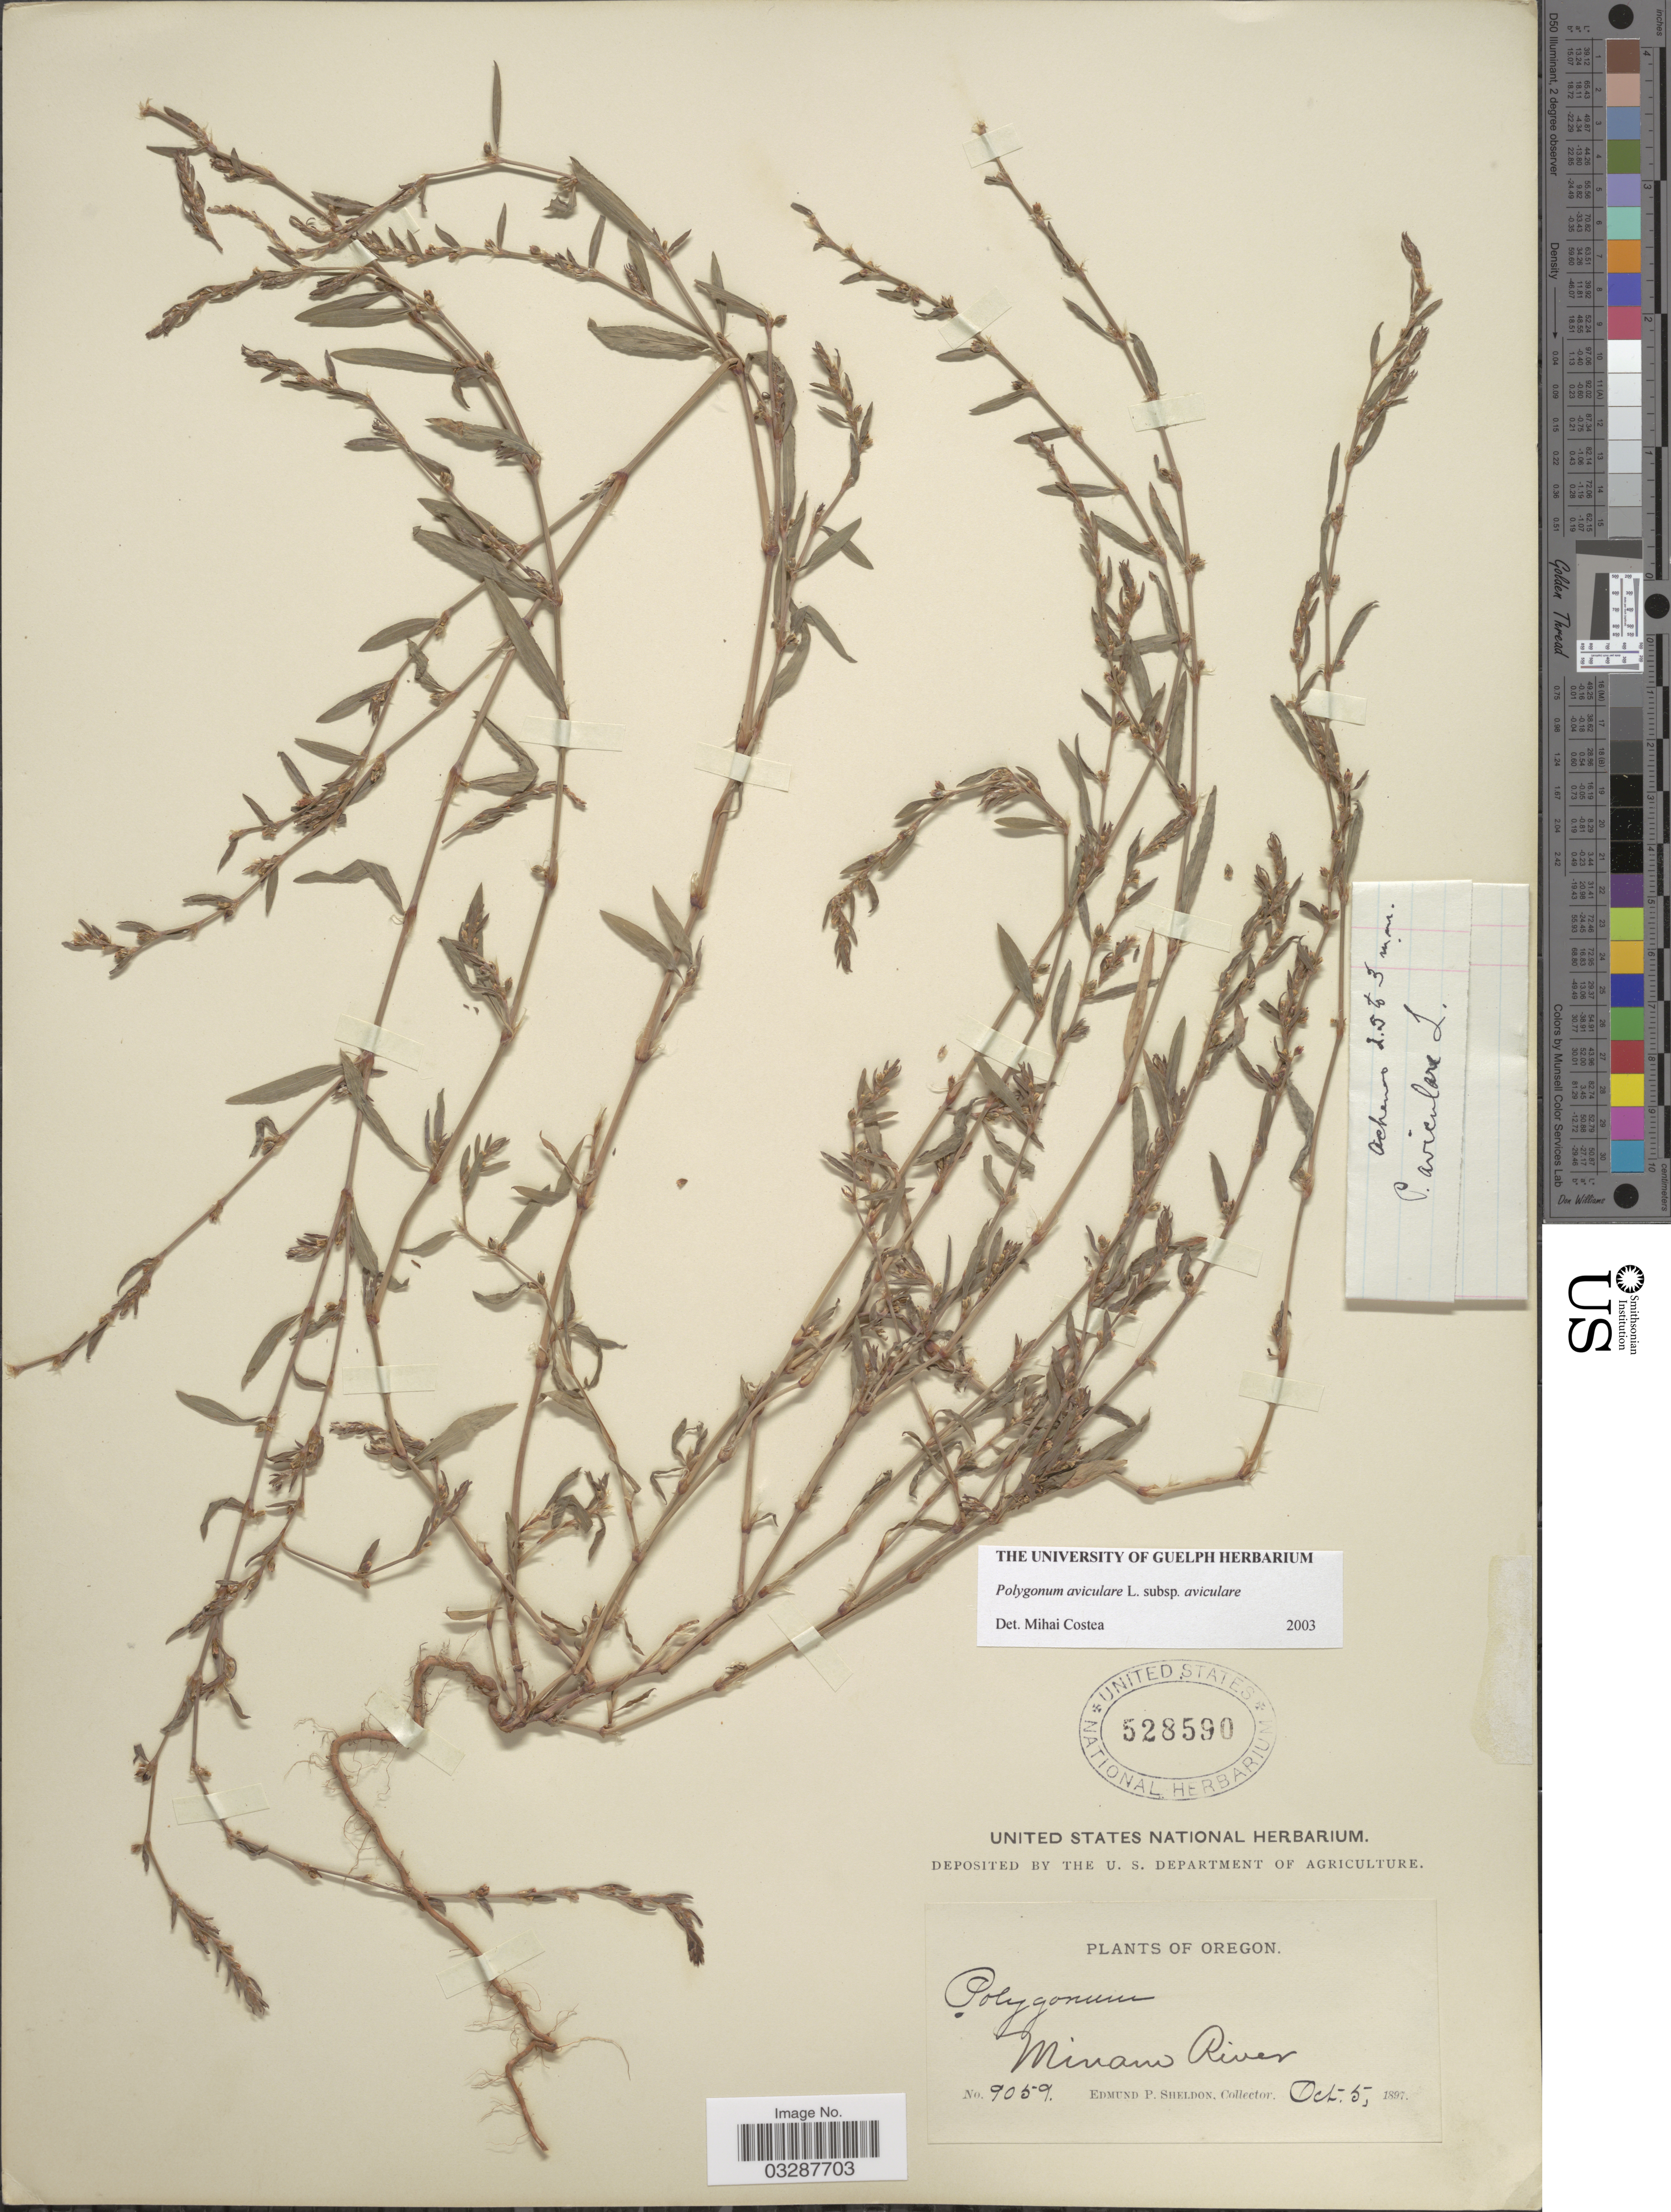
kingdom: Plantae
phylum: Tracheophyta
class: Magnoliopsida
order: Caryophyllales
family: Polygonaceae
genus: Polygonum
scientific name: Polygonum aviculare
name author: L.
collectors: E. P. Sheldon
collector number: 9059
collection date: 1897-10-05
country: United States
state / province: Oregon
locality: Minam River.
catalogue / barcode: US 528590